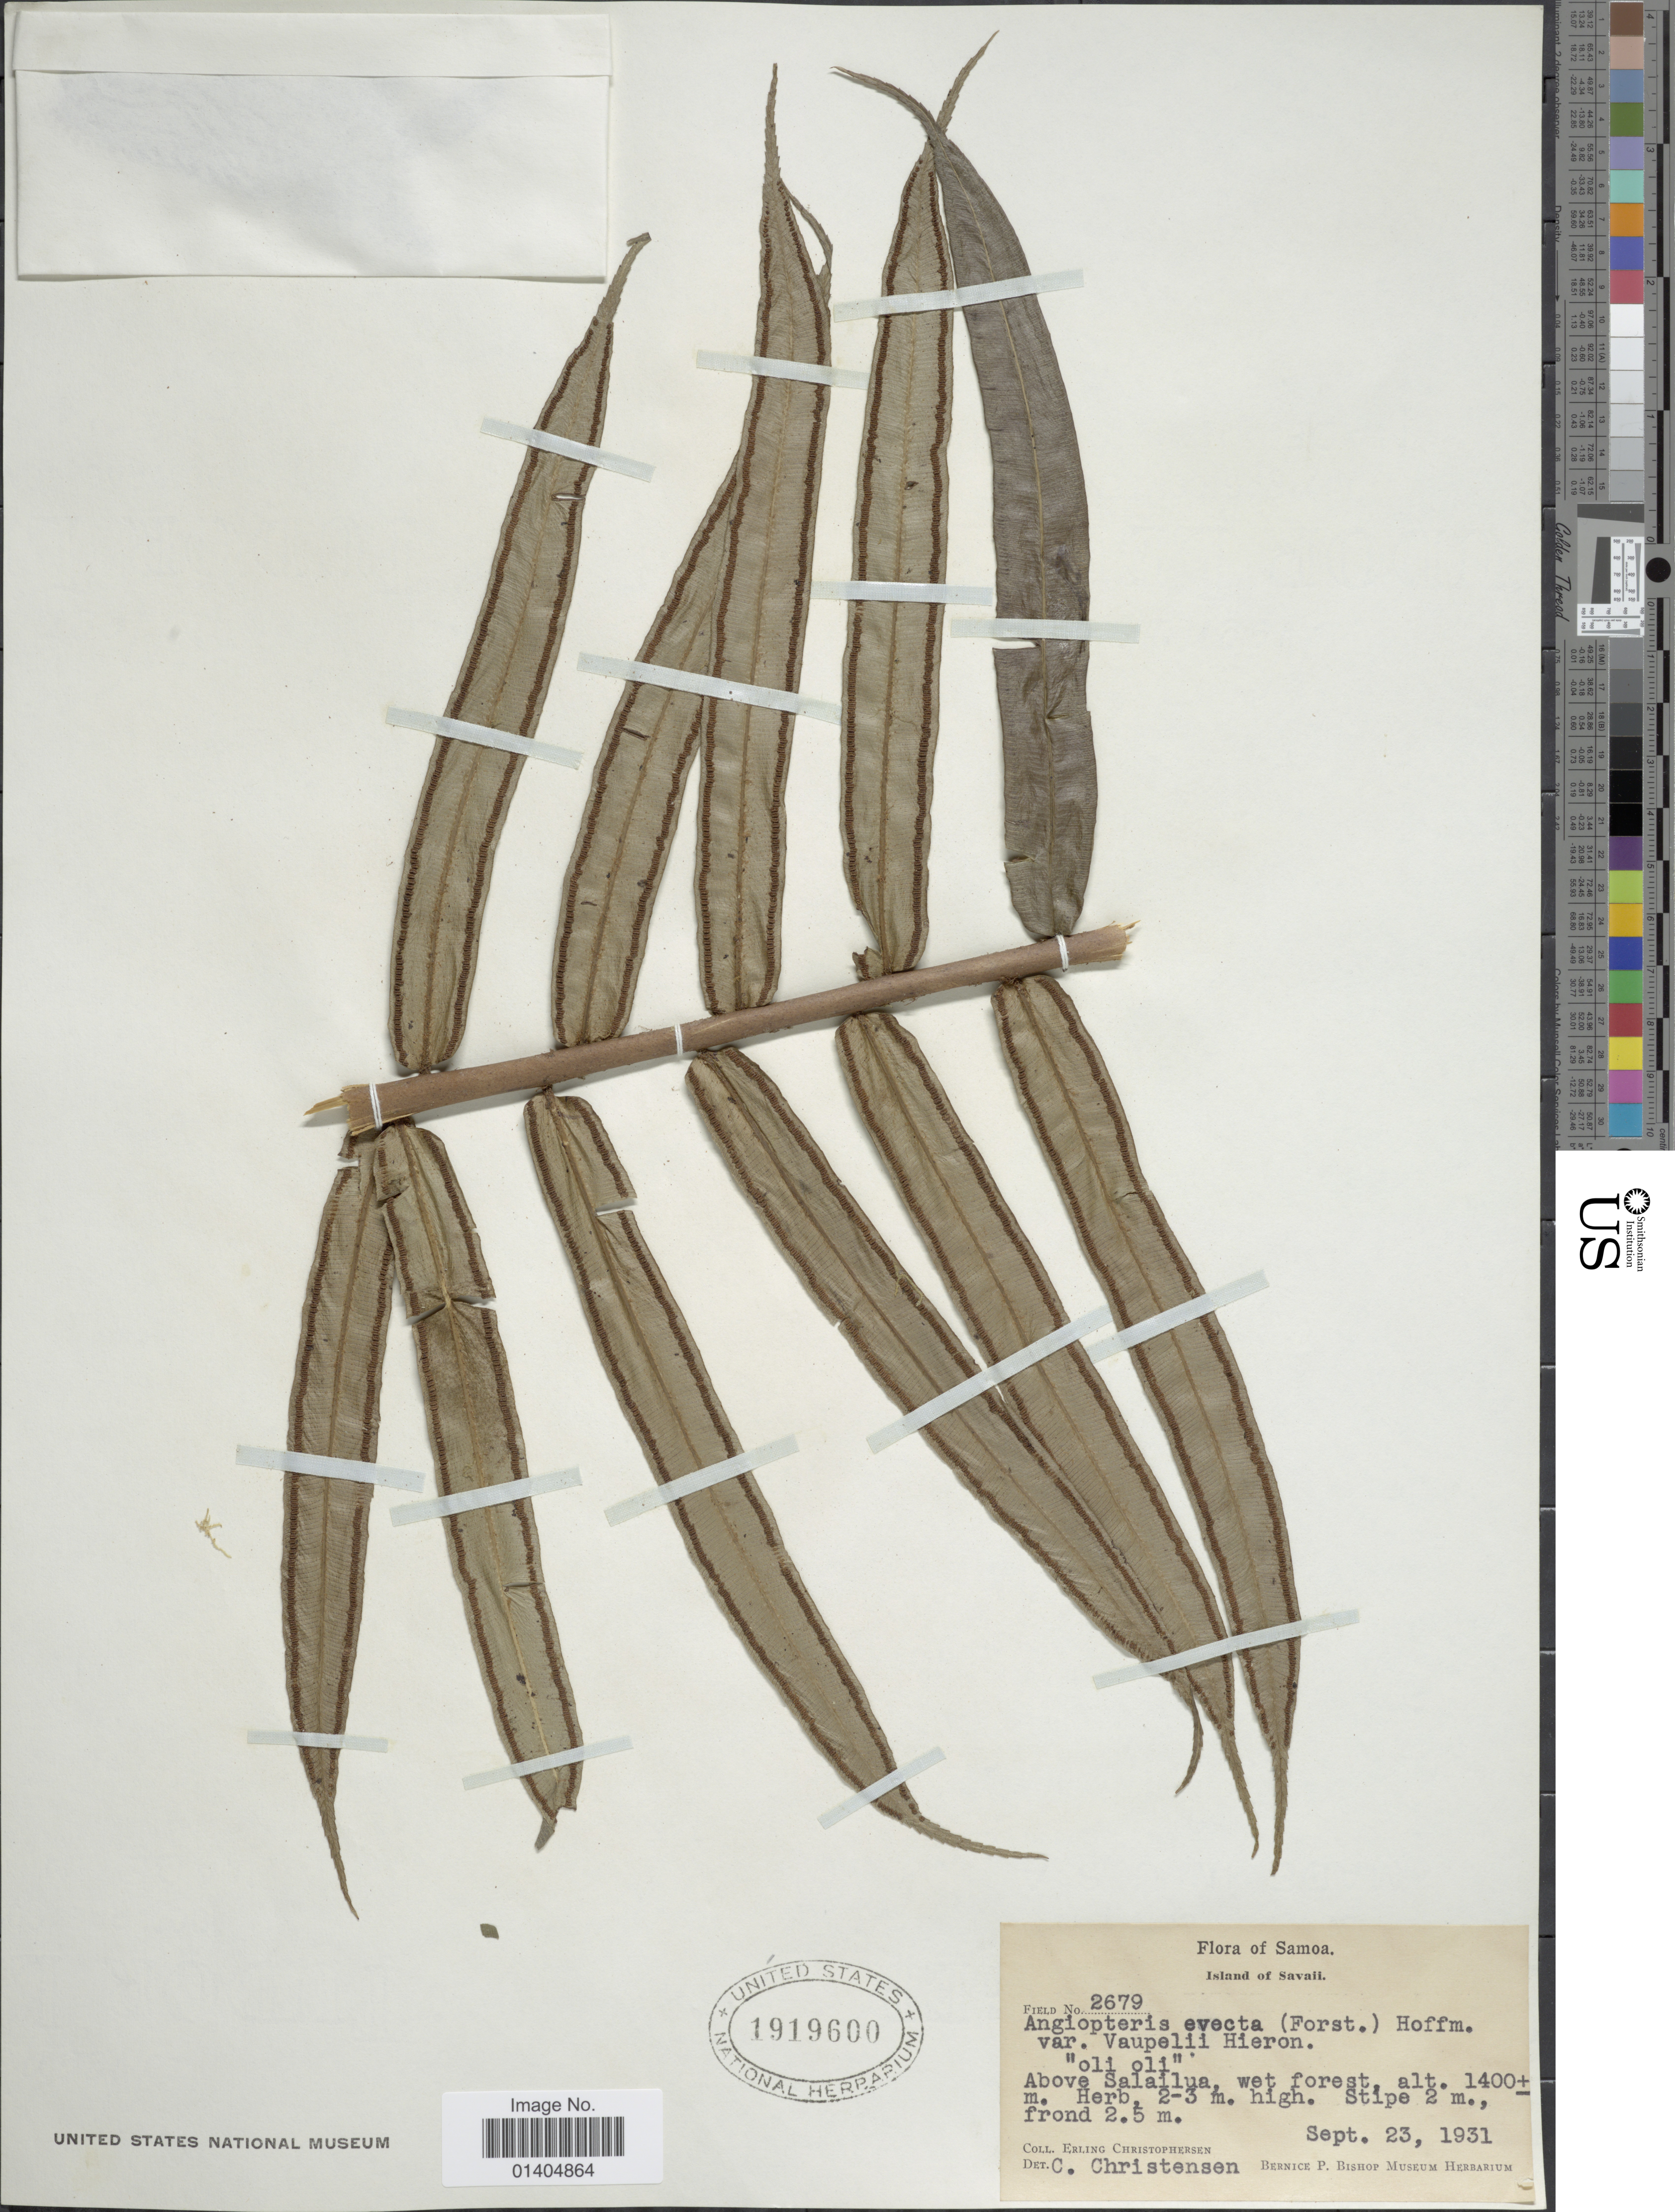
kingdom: Plantae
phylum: Tracheophyta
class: Polypodiopsida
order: Marattiales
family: Marattiaceae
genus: Angiopteris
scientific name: Angiopteris evecta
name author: (G. Forst.) Hoffm.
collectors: E. Christophersen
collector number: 2679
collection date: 1931-09-23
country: Samoa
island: Savai'i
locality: Samoa, Island of Savaii. Above Salailua, wet forest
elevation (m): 1400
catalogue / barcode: US 1919600